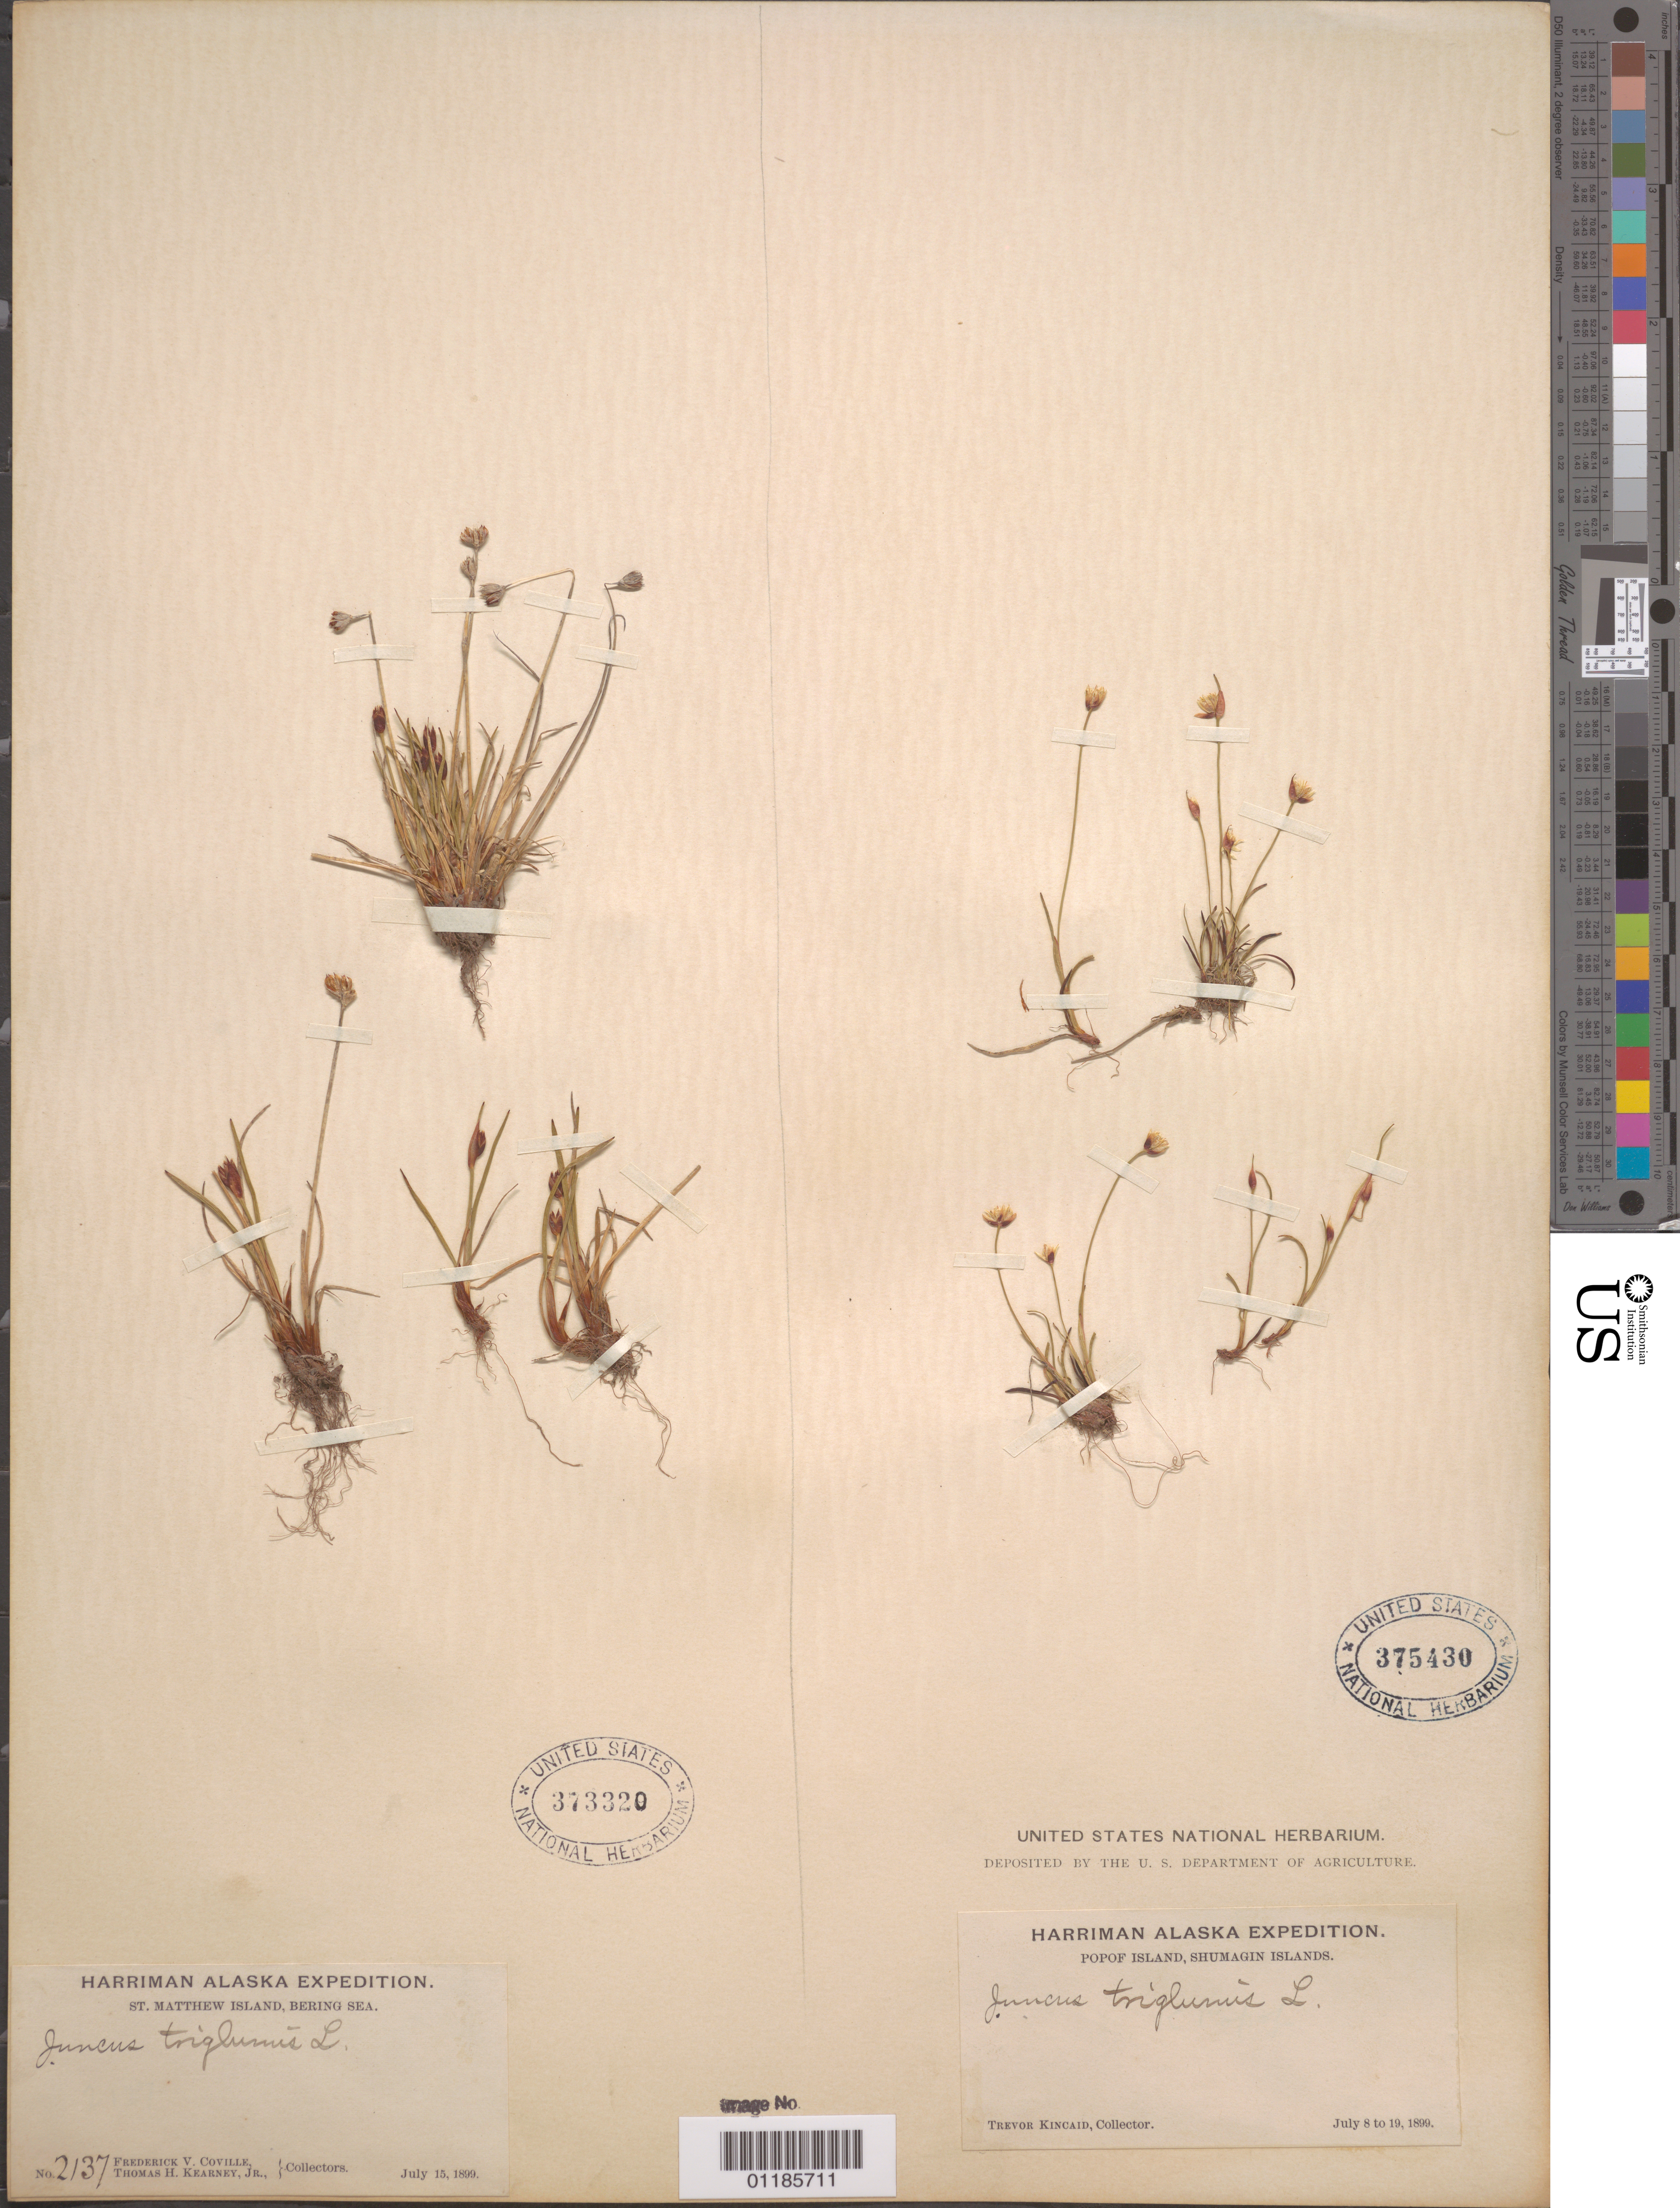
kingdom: Plantae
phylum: Tracheophyta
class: Liliopsida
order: Poales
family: Juncaceae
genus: Juncus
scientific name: Juncus triglumis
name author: L.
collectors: F. V. Coville & T. H. Kearney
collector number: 2137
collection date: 1899-07-15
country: United States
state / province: Alaska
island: St. Matthew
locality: St. Matthew Island, Bering Sea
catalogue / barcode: US 373320